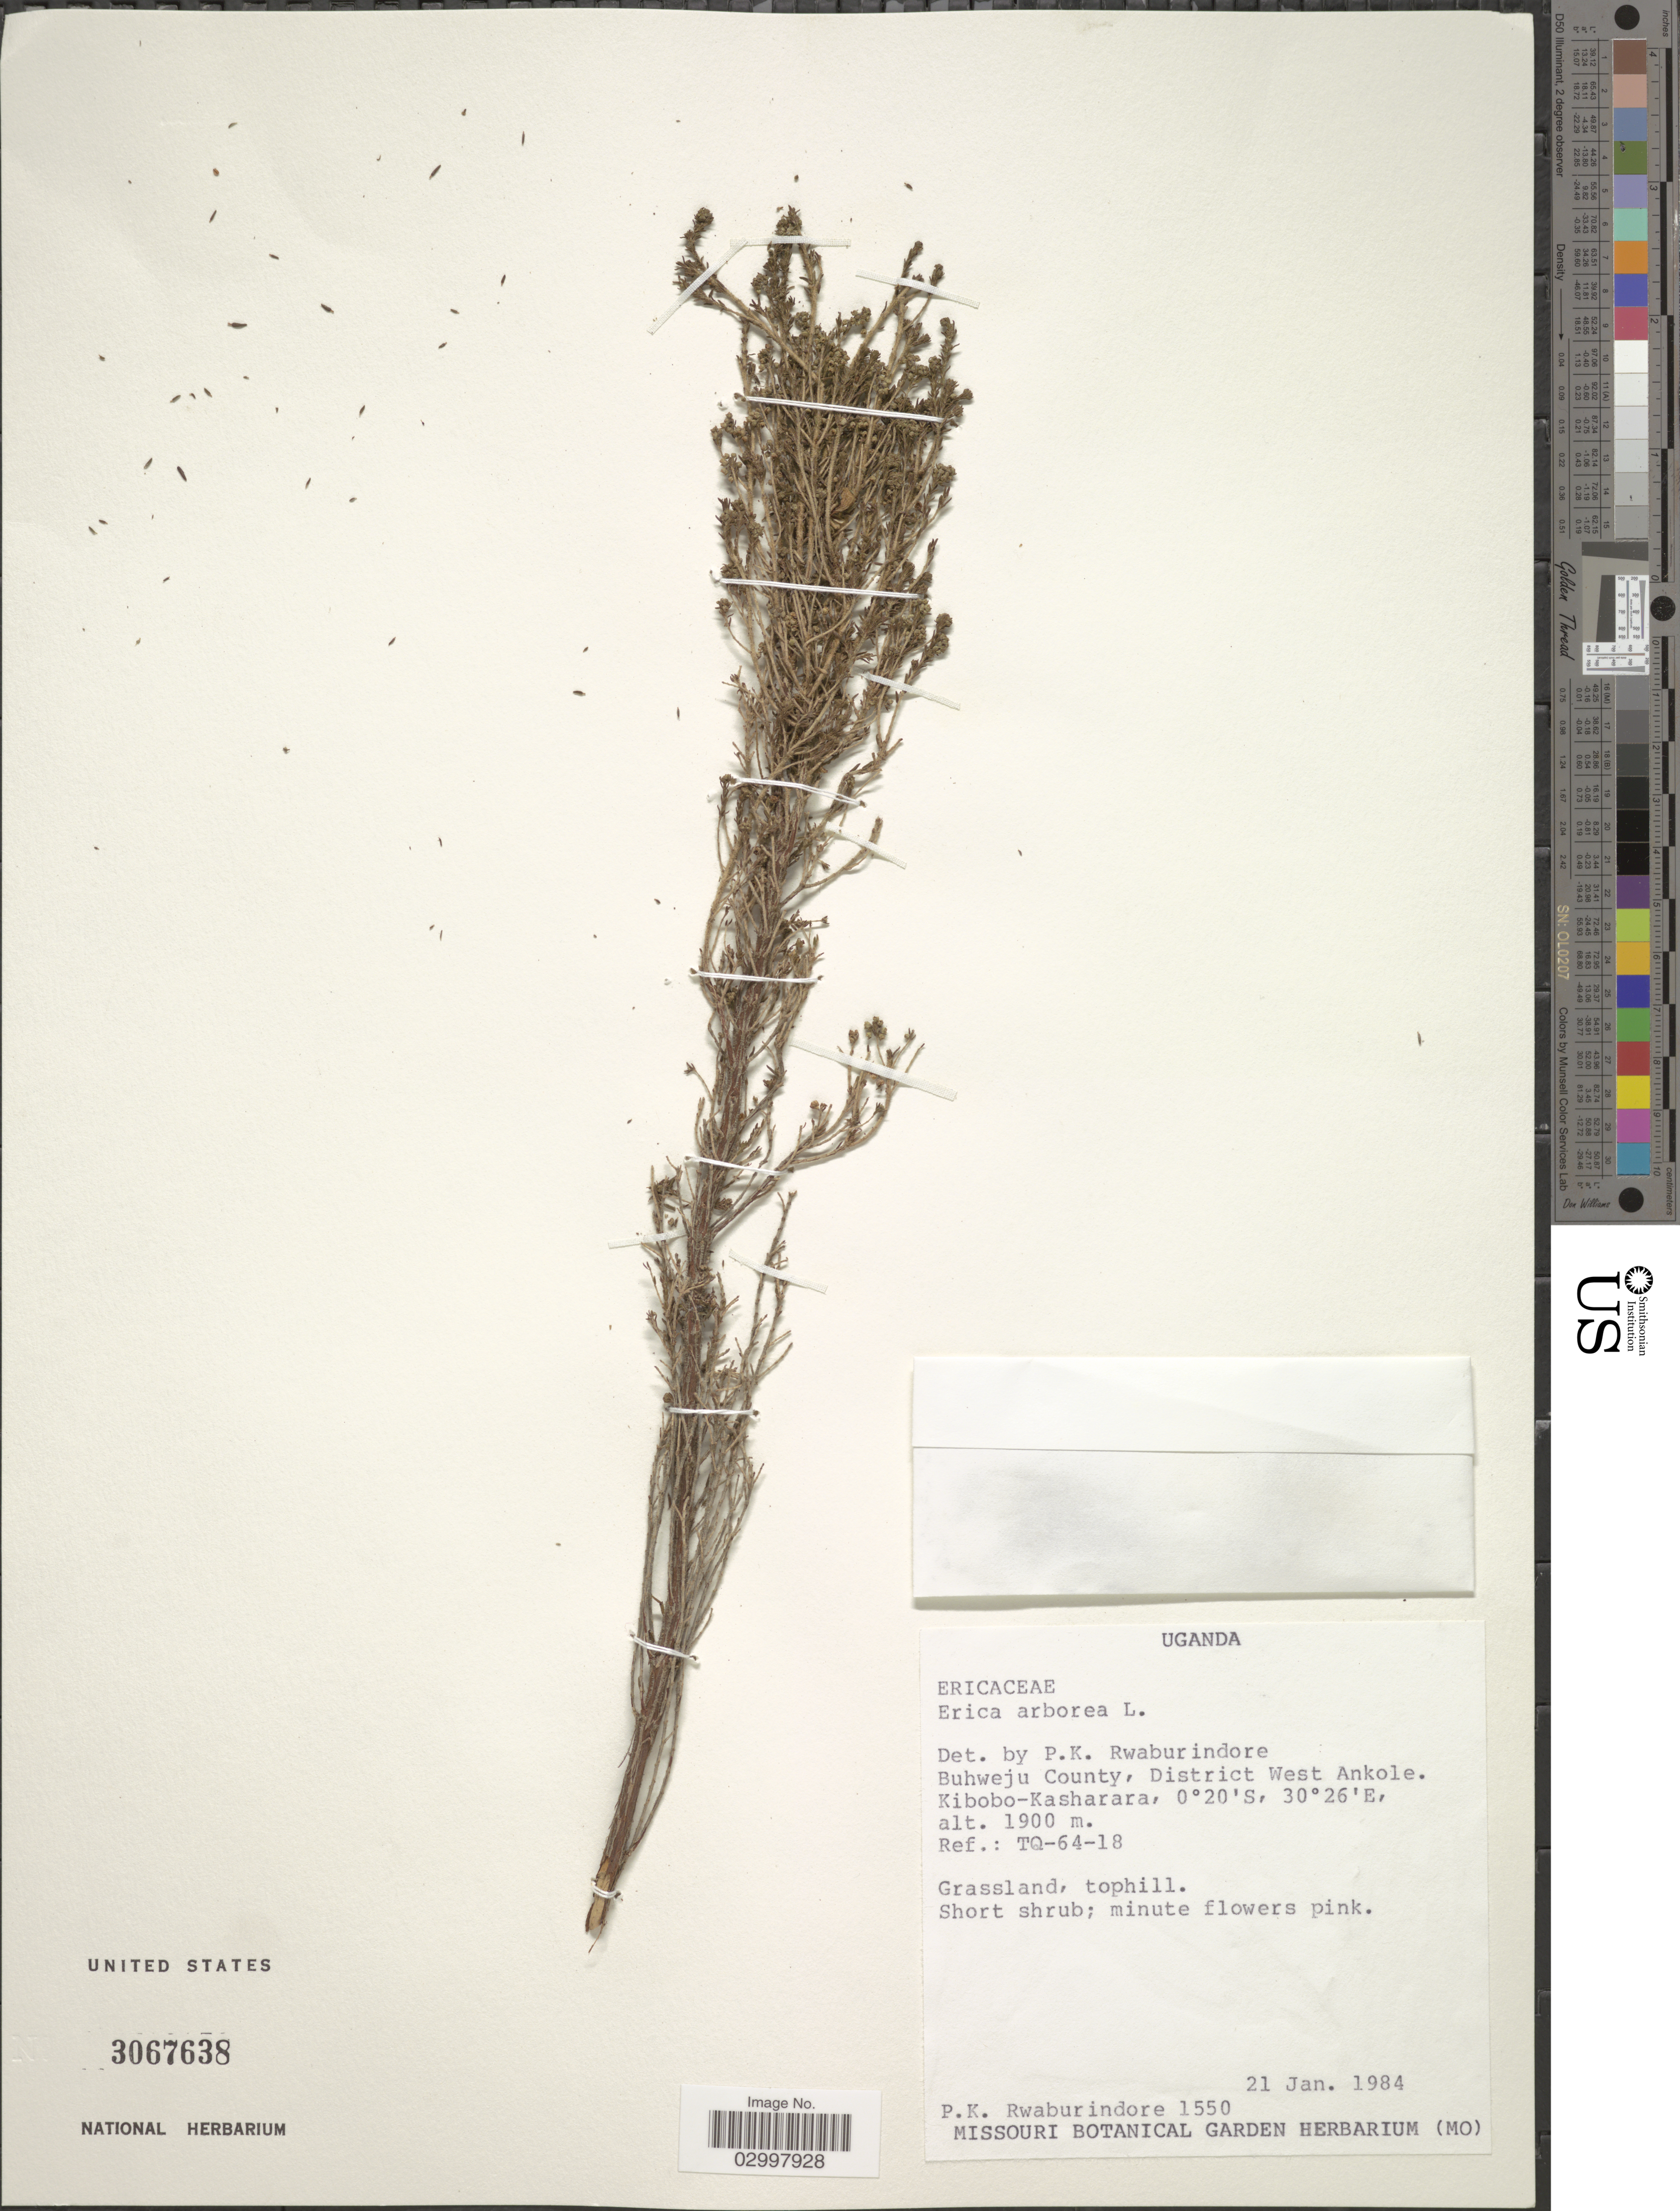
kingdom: Plantae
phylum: Tracheophyta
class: Magnoliopsida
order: Ericales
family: Ericaceae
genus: Erica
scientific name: Erica arborea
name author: L.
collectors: P. Rwaburindore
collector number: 1550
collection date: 1984-01-21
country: Uganda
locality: Buhweju County, District West Ankole. Kibobo-Kasharara. Ref.: TQ-64-18.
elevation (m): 1900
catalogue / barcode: US 3067638